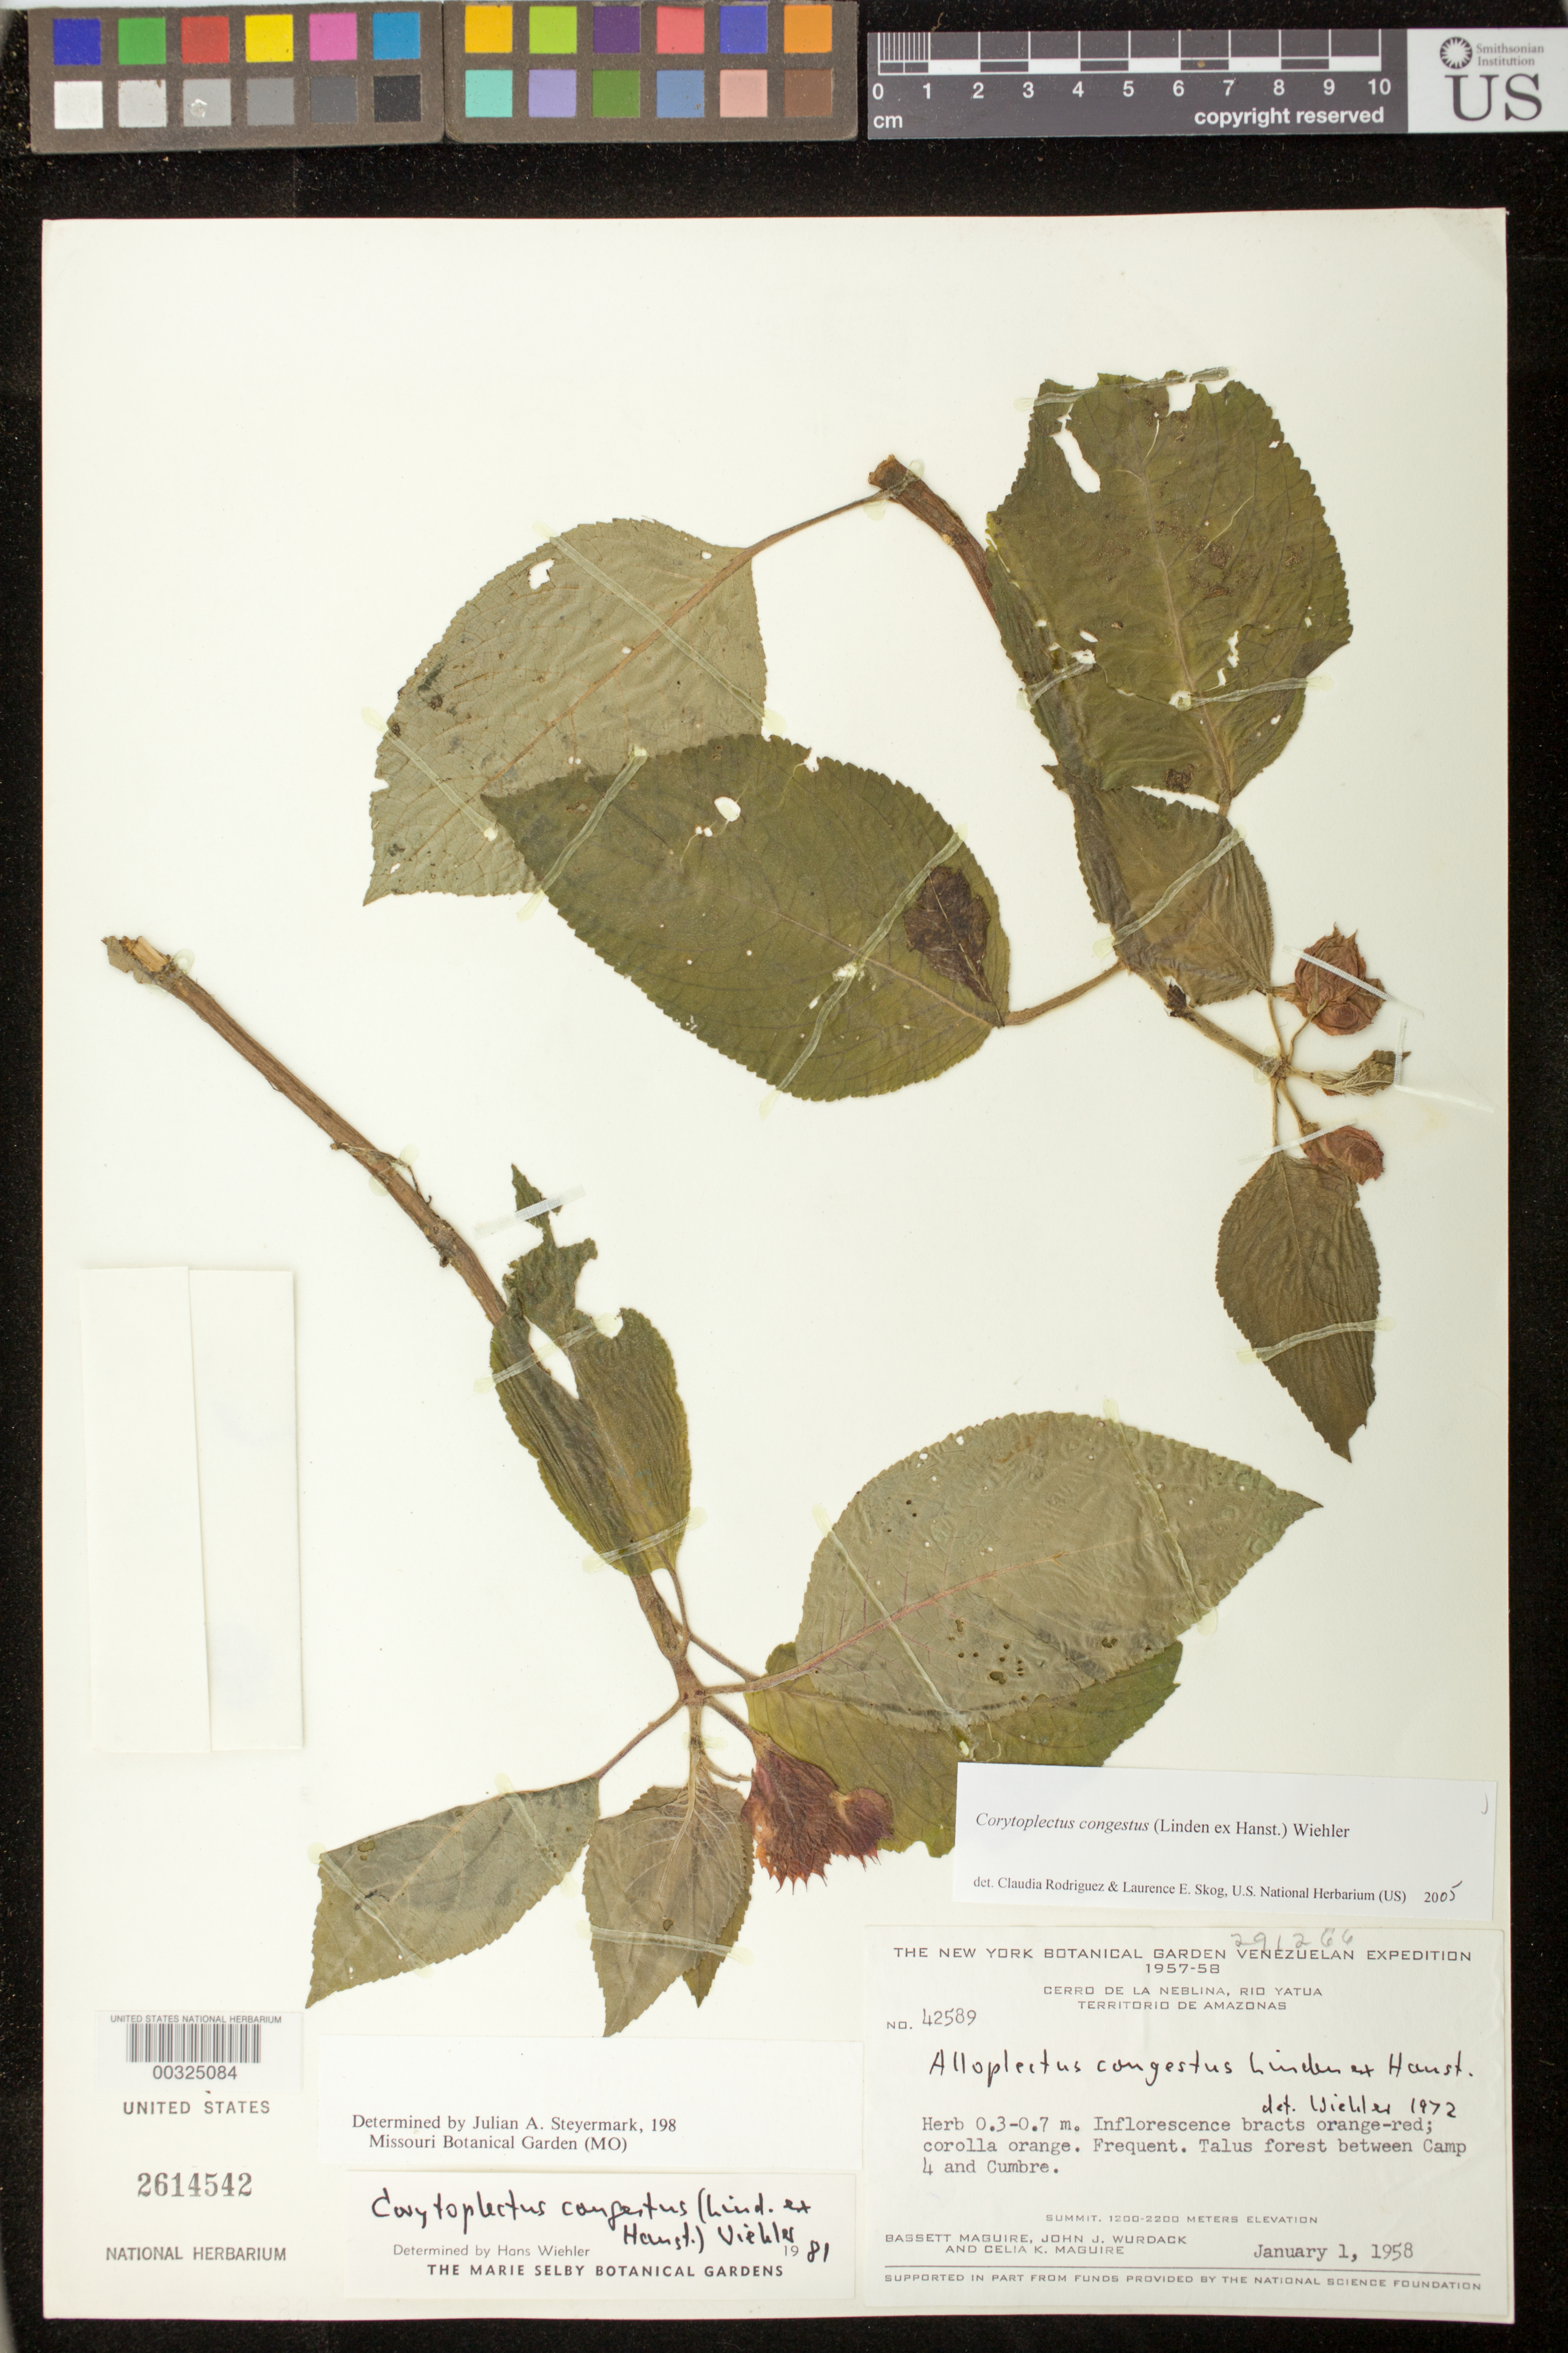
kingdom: Plantae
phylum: Tracheophyta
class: Magnoliopsida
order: Lamiales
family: Gesneriaceae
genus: Corytoplectus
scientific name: Corytoplectus congestus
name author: (Linden ex Hanst.) Wiehler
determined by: Rodríguez-Flores, C. I.; Skog, L. E.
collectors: B. Maguire, J. J. Wurdack & C. K. Maguire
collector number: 42589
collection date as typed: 01 Jan 1958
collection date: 1958-01-01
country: Venezuela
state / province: Amazonas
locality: Cerro de la Neblina, Rio Yatua, between camp 4 and Cumbre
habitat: Talus forest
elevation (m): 1200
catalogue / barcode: US 2614542